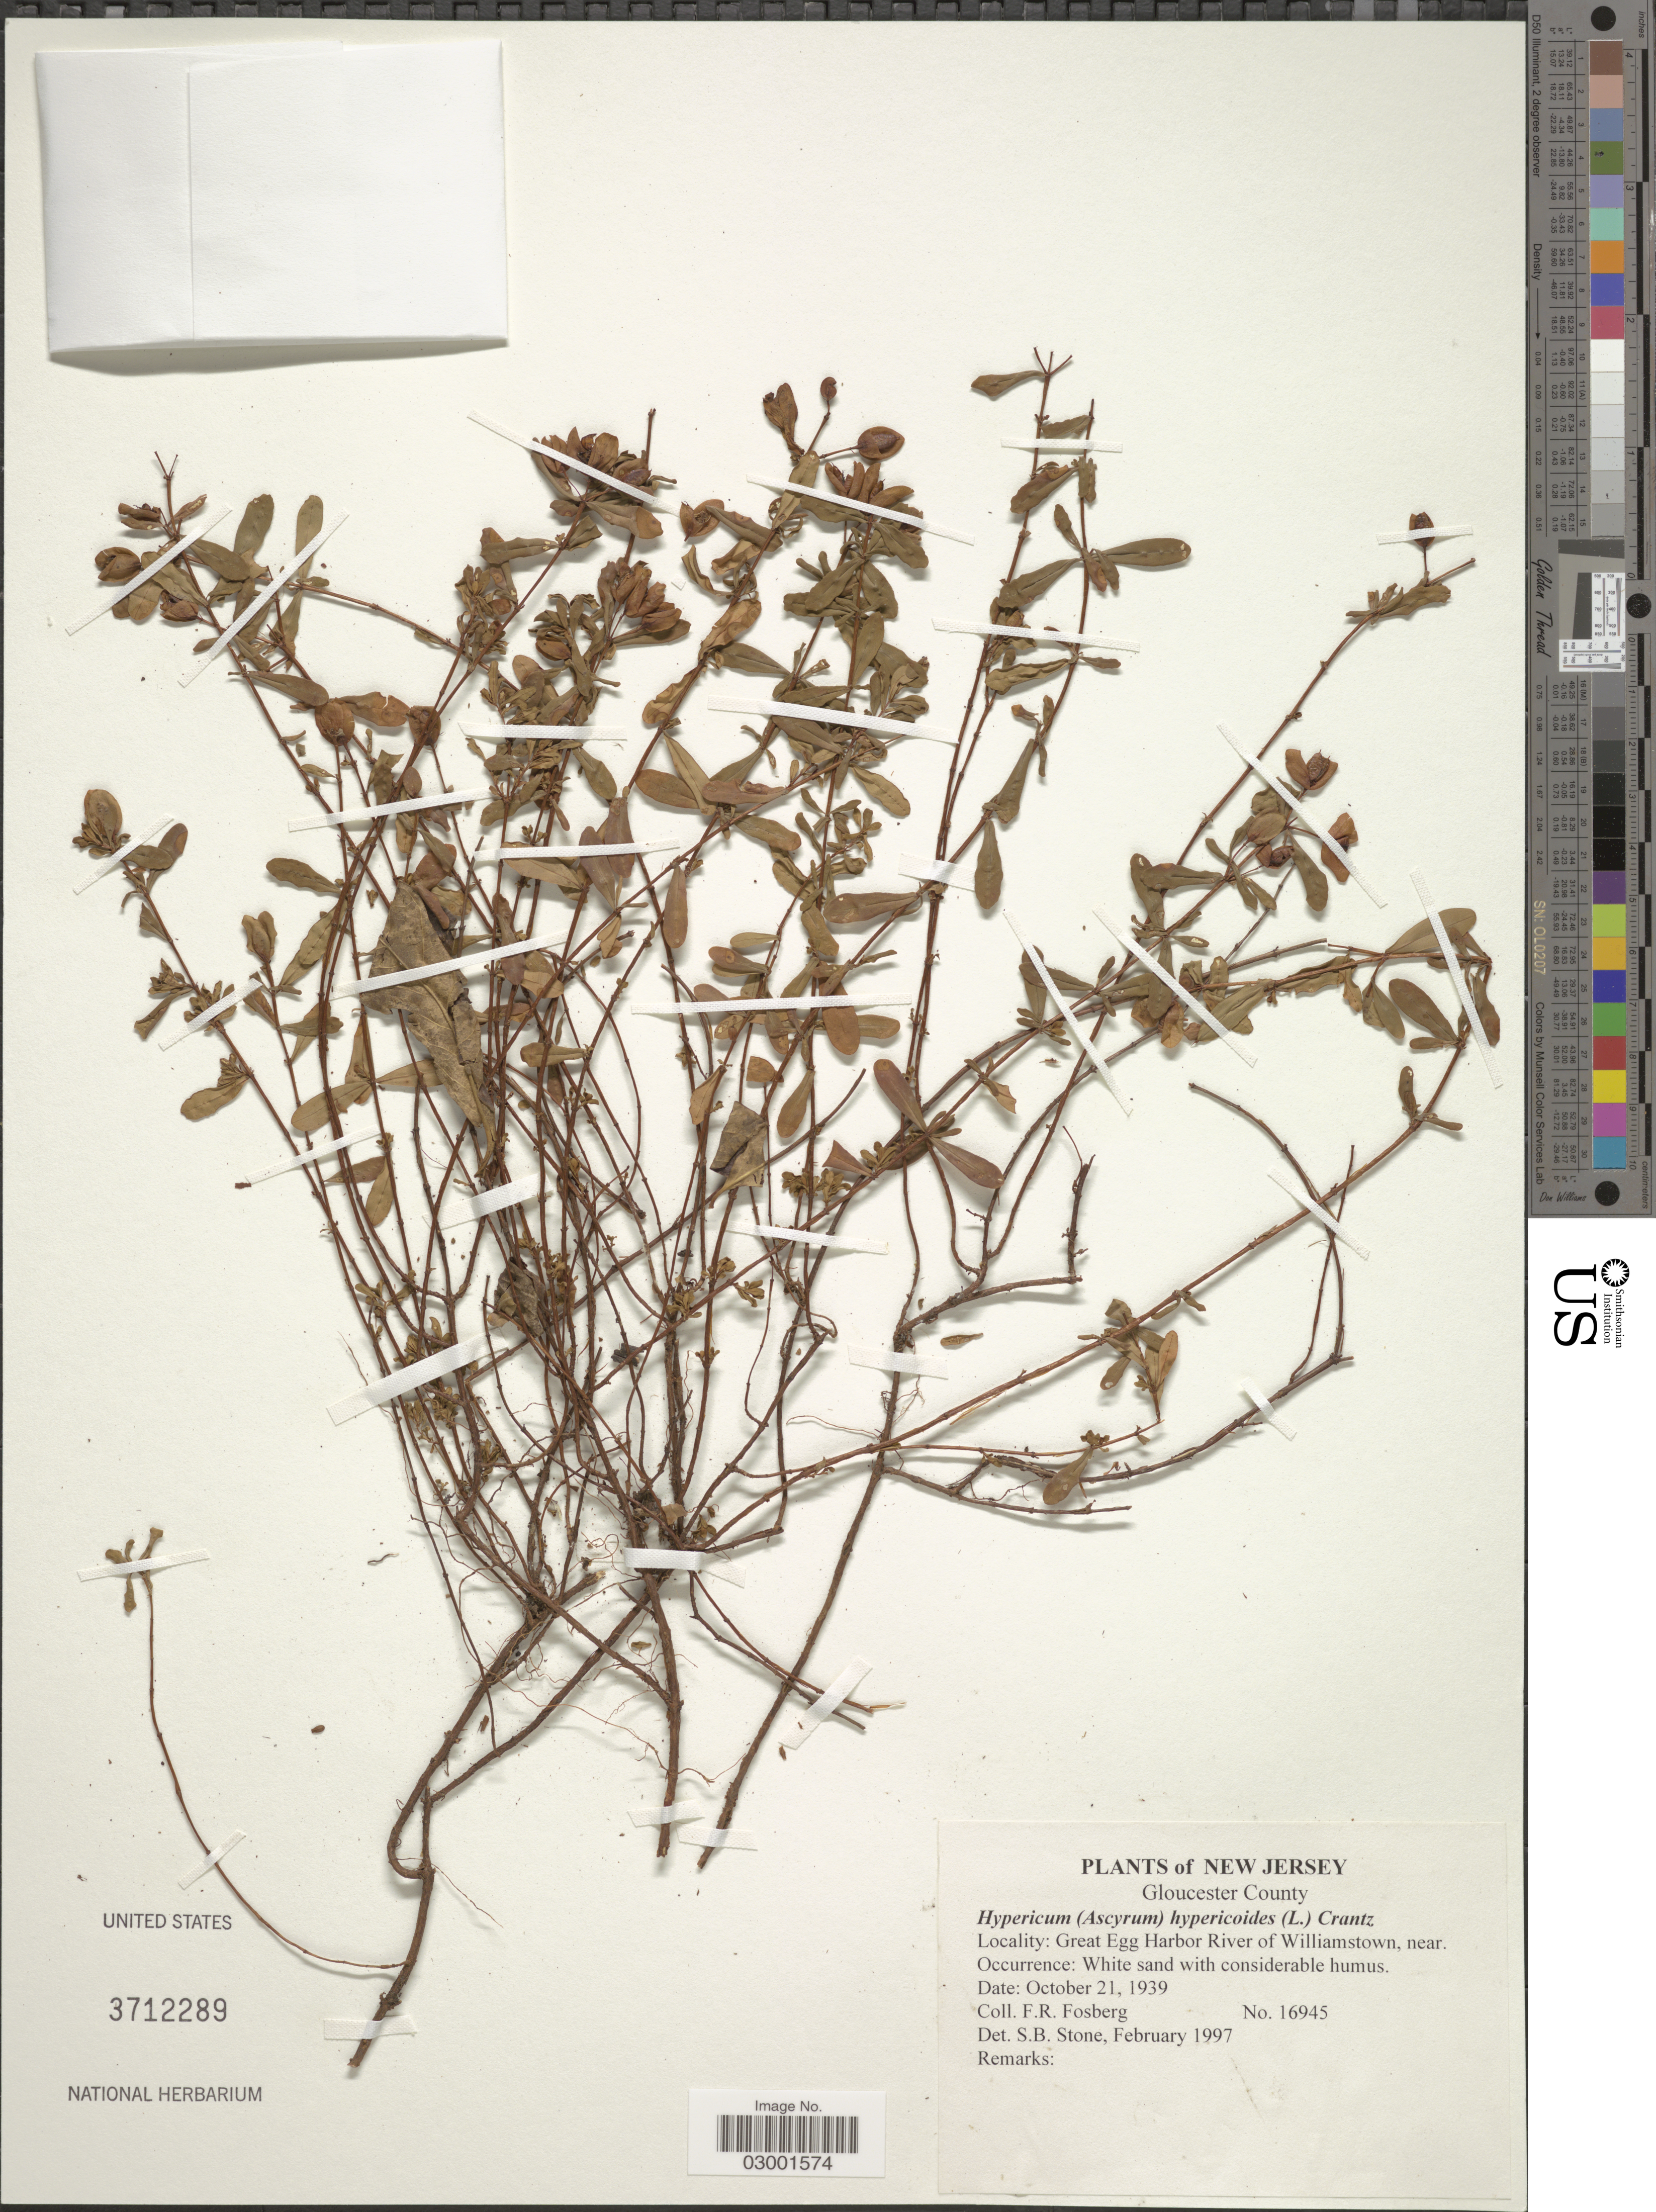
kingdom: Plantae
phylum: Tracheophyta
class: Magnoliopsida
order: Malpighiales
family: Hypericaceae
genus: Hypericum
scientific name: Hypericum hypericoides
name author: (L.) Crantz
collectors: F. R. Fosberg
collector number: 16945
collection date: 1939-10-21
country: United States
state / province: New Jersey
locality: Gloucester County, Great Egg Harbor River of Williamstown, near.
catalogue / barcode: US 3712289